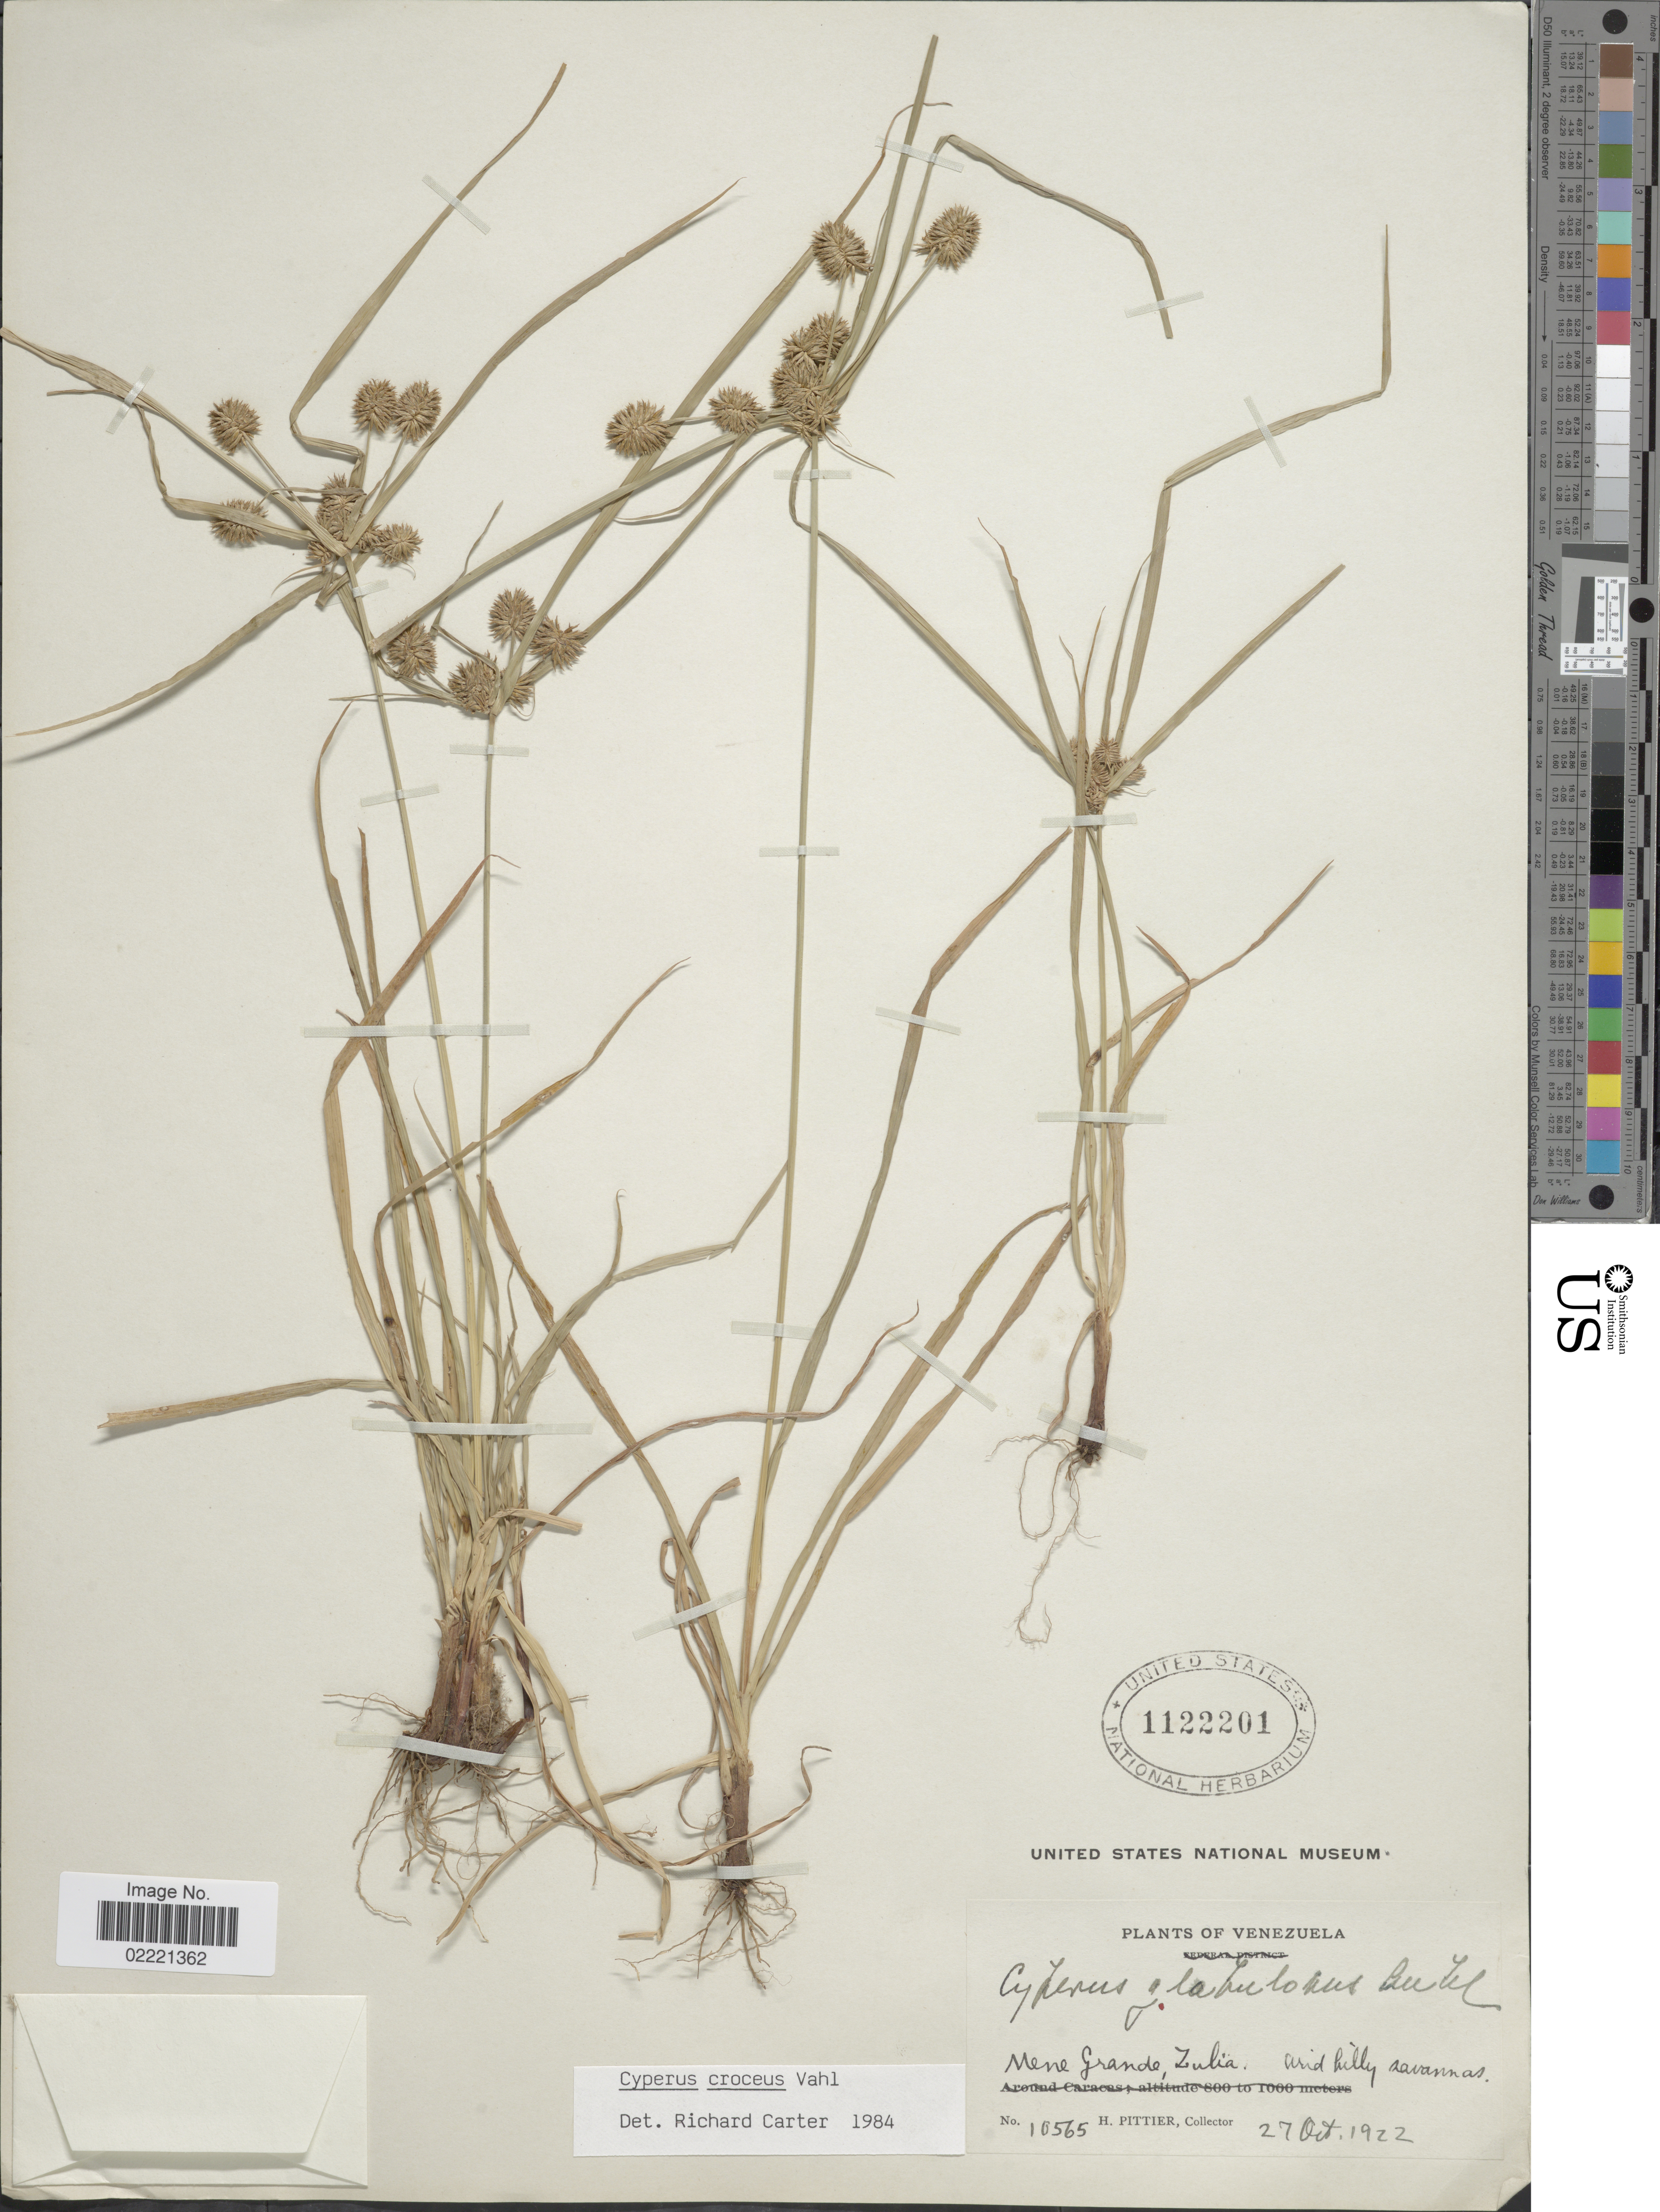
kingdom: Plantae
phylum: Tracheophyta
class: Liliopsida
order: Poales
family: Cyperaceae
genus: Cyperus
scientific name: Cyperus croceus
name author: Vahl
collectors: H. F. Pittier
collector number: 10565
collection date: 1922-10-27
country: Venezuela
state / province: Zulia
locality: Mene Grande, arid hill savannas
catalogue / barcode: US 1122201